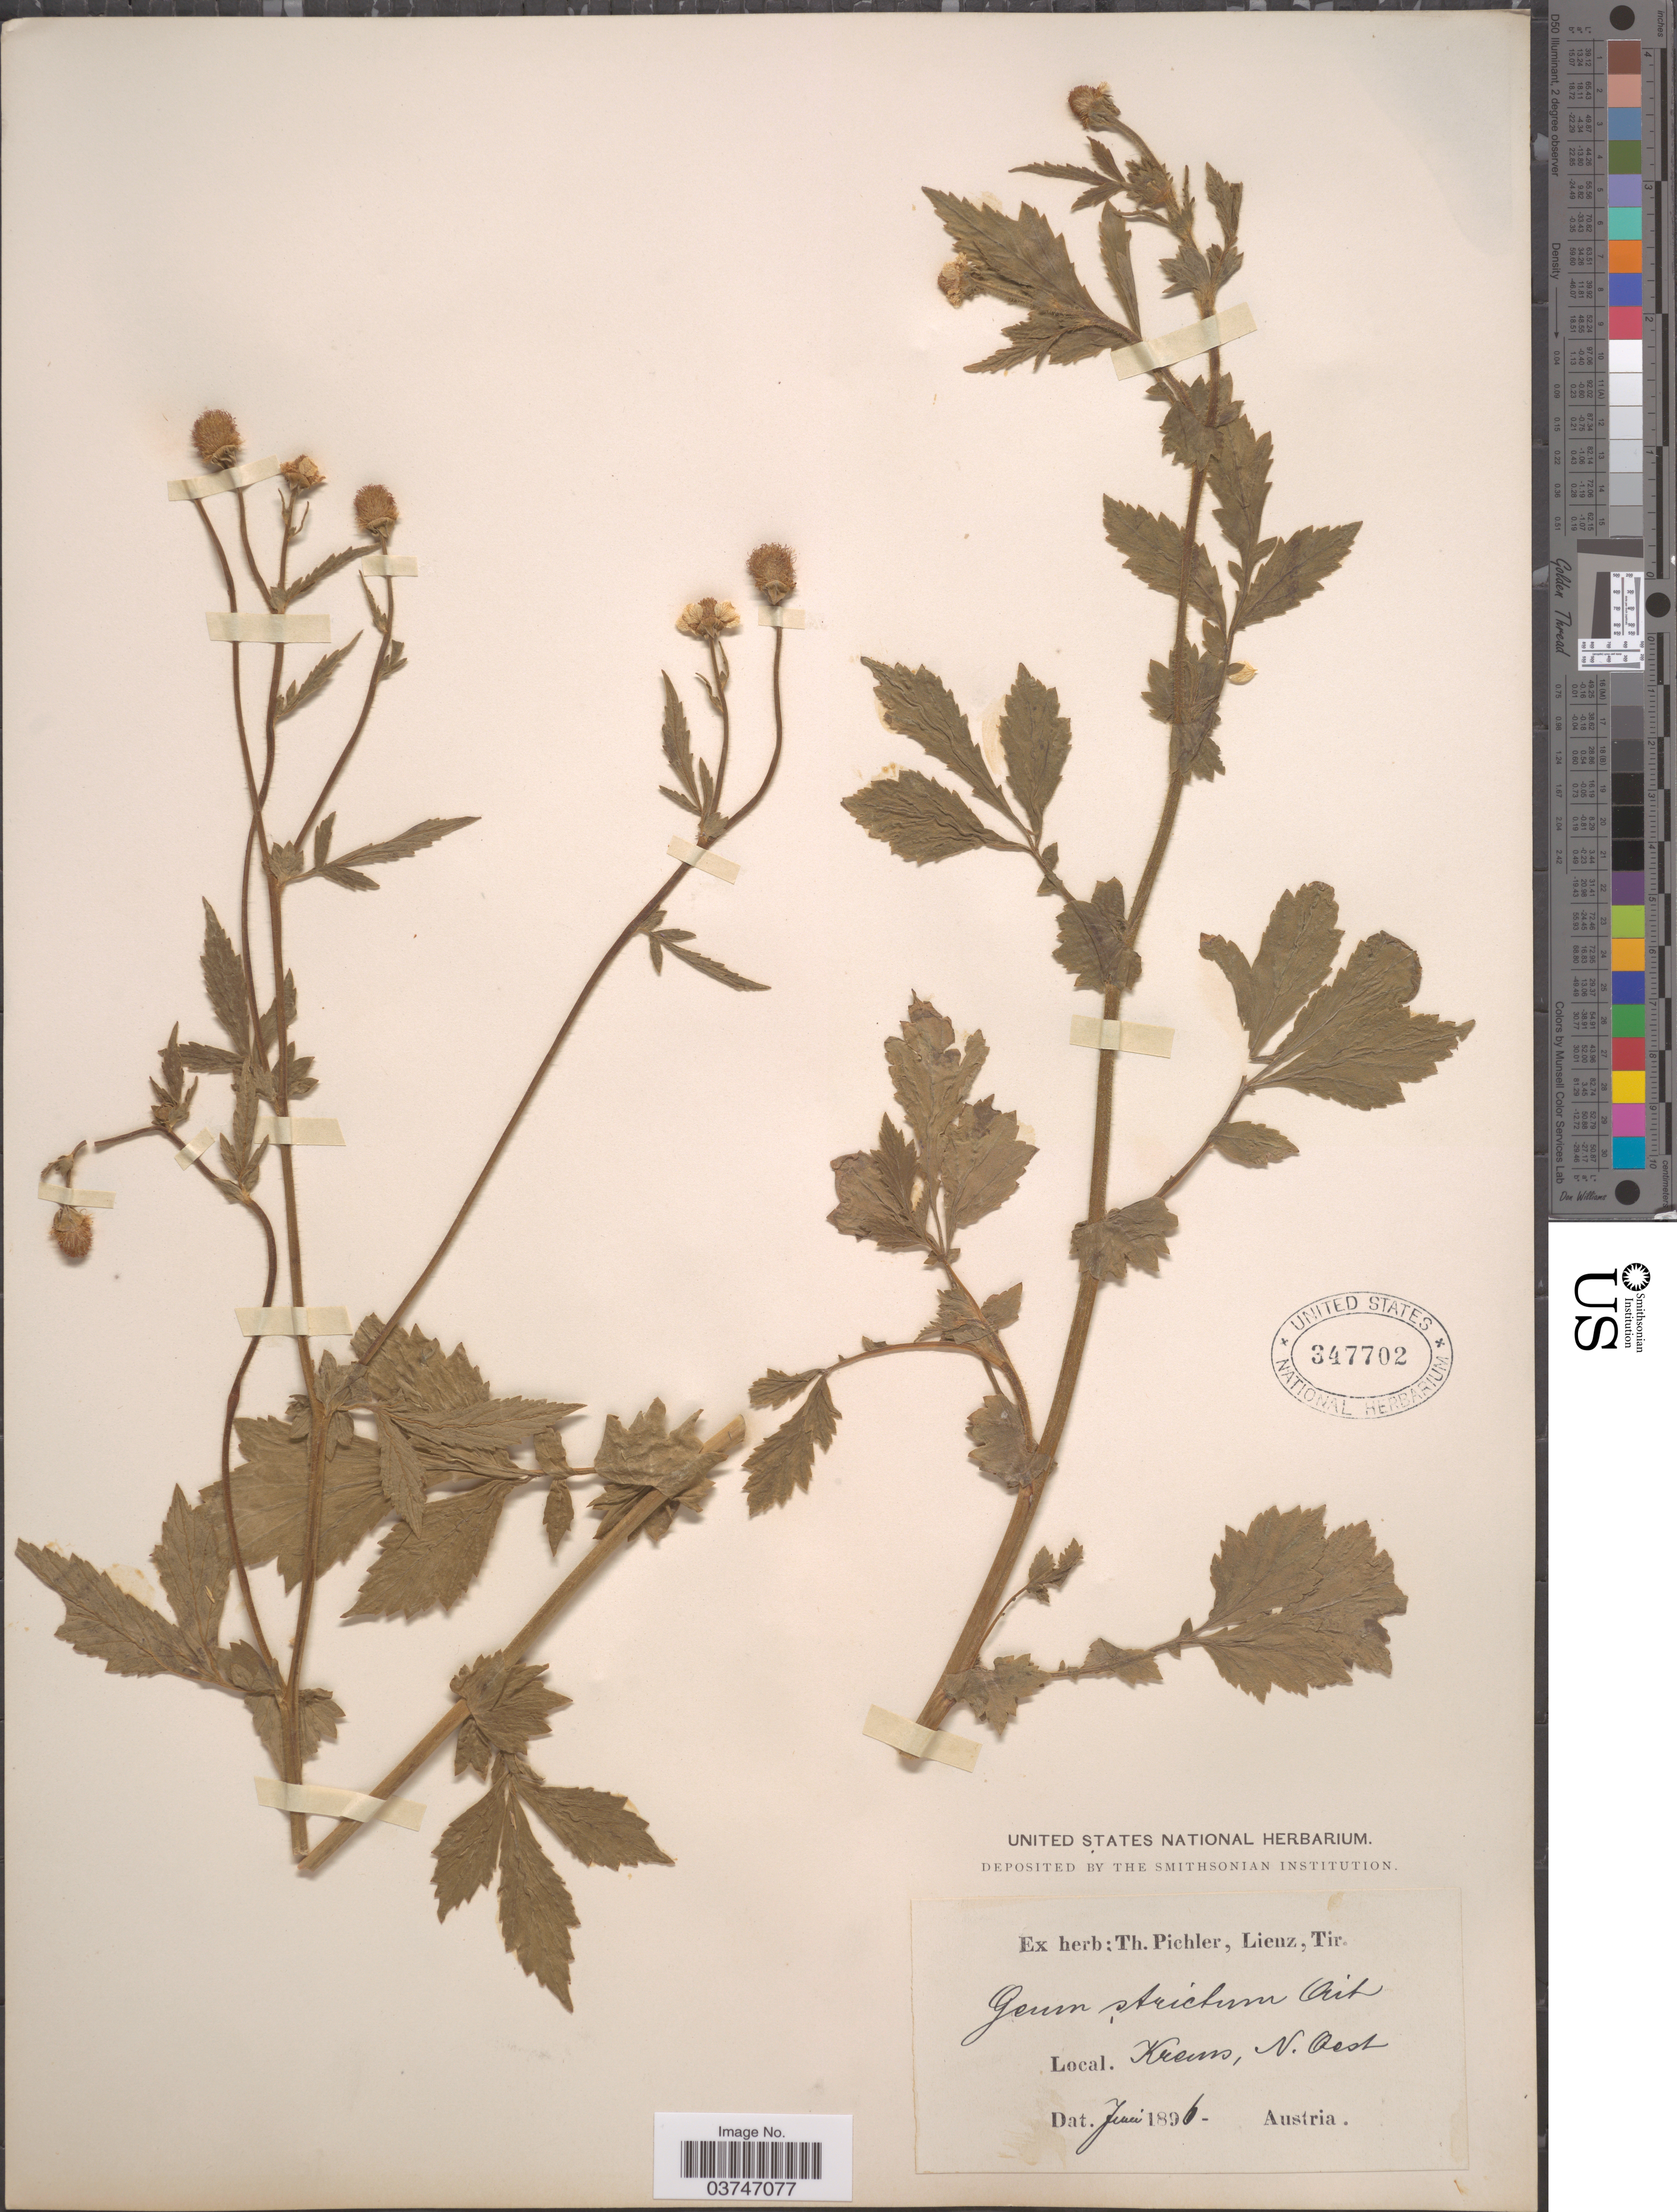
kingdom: Plantae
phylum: Tracheophyta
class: Magnoliopsida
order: Rosales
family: Rosaceae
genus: Geum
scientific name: Geum aleppicum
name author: Jacq.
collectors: ex herb. T. Pichler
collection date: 1896-06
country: Austria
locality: Krems, N. Oest.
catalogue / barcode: US 347702